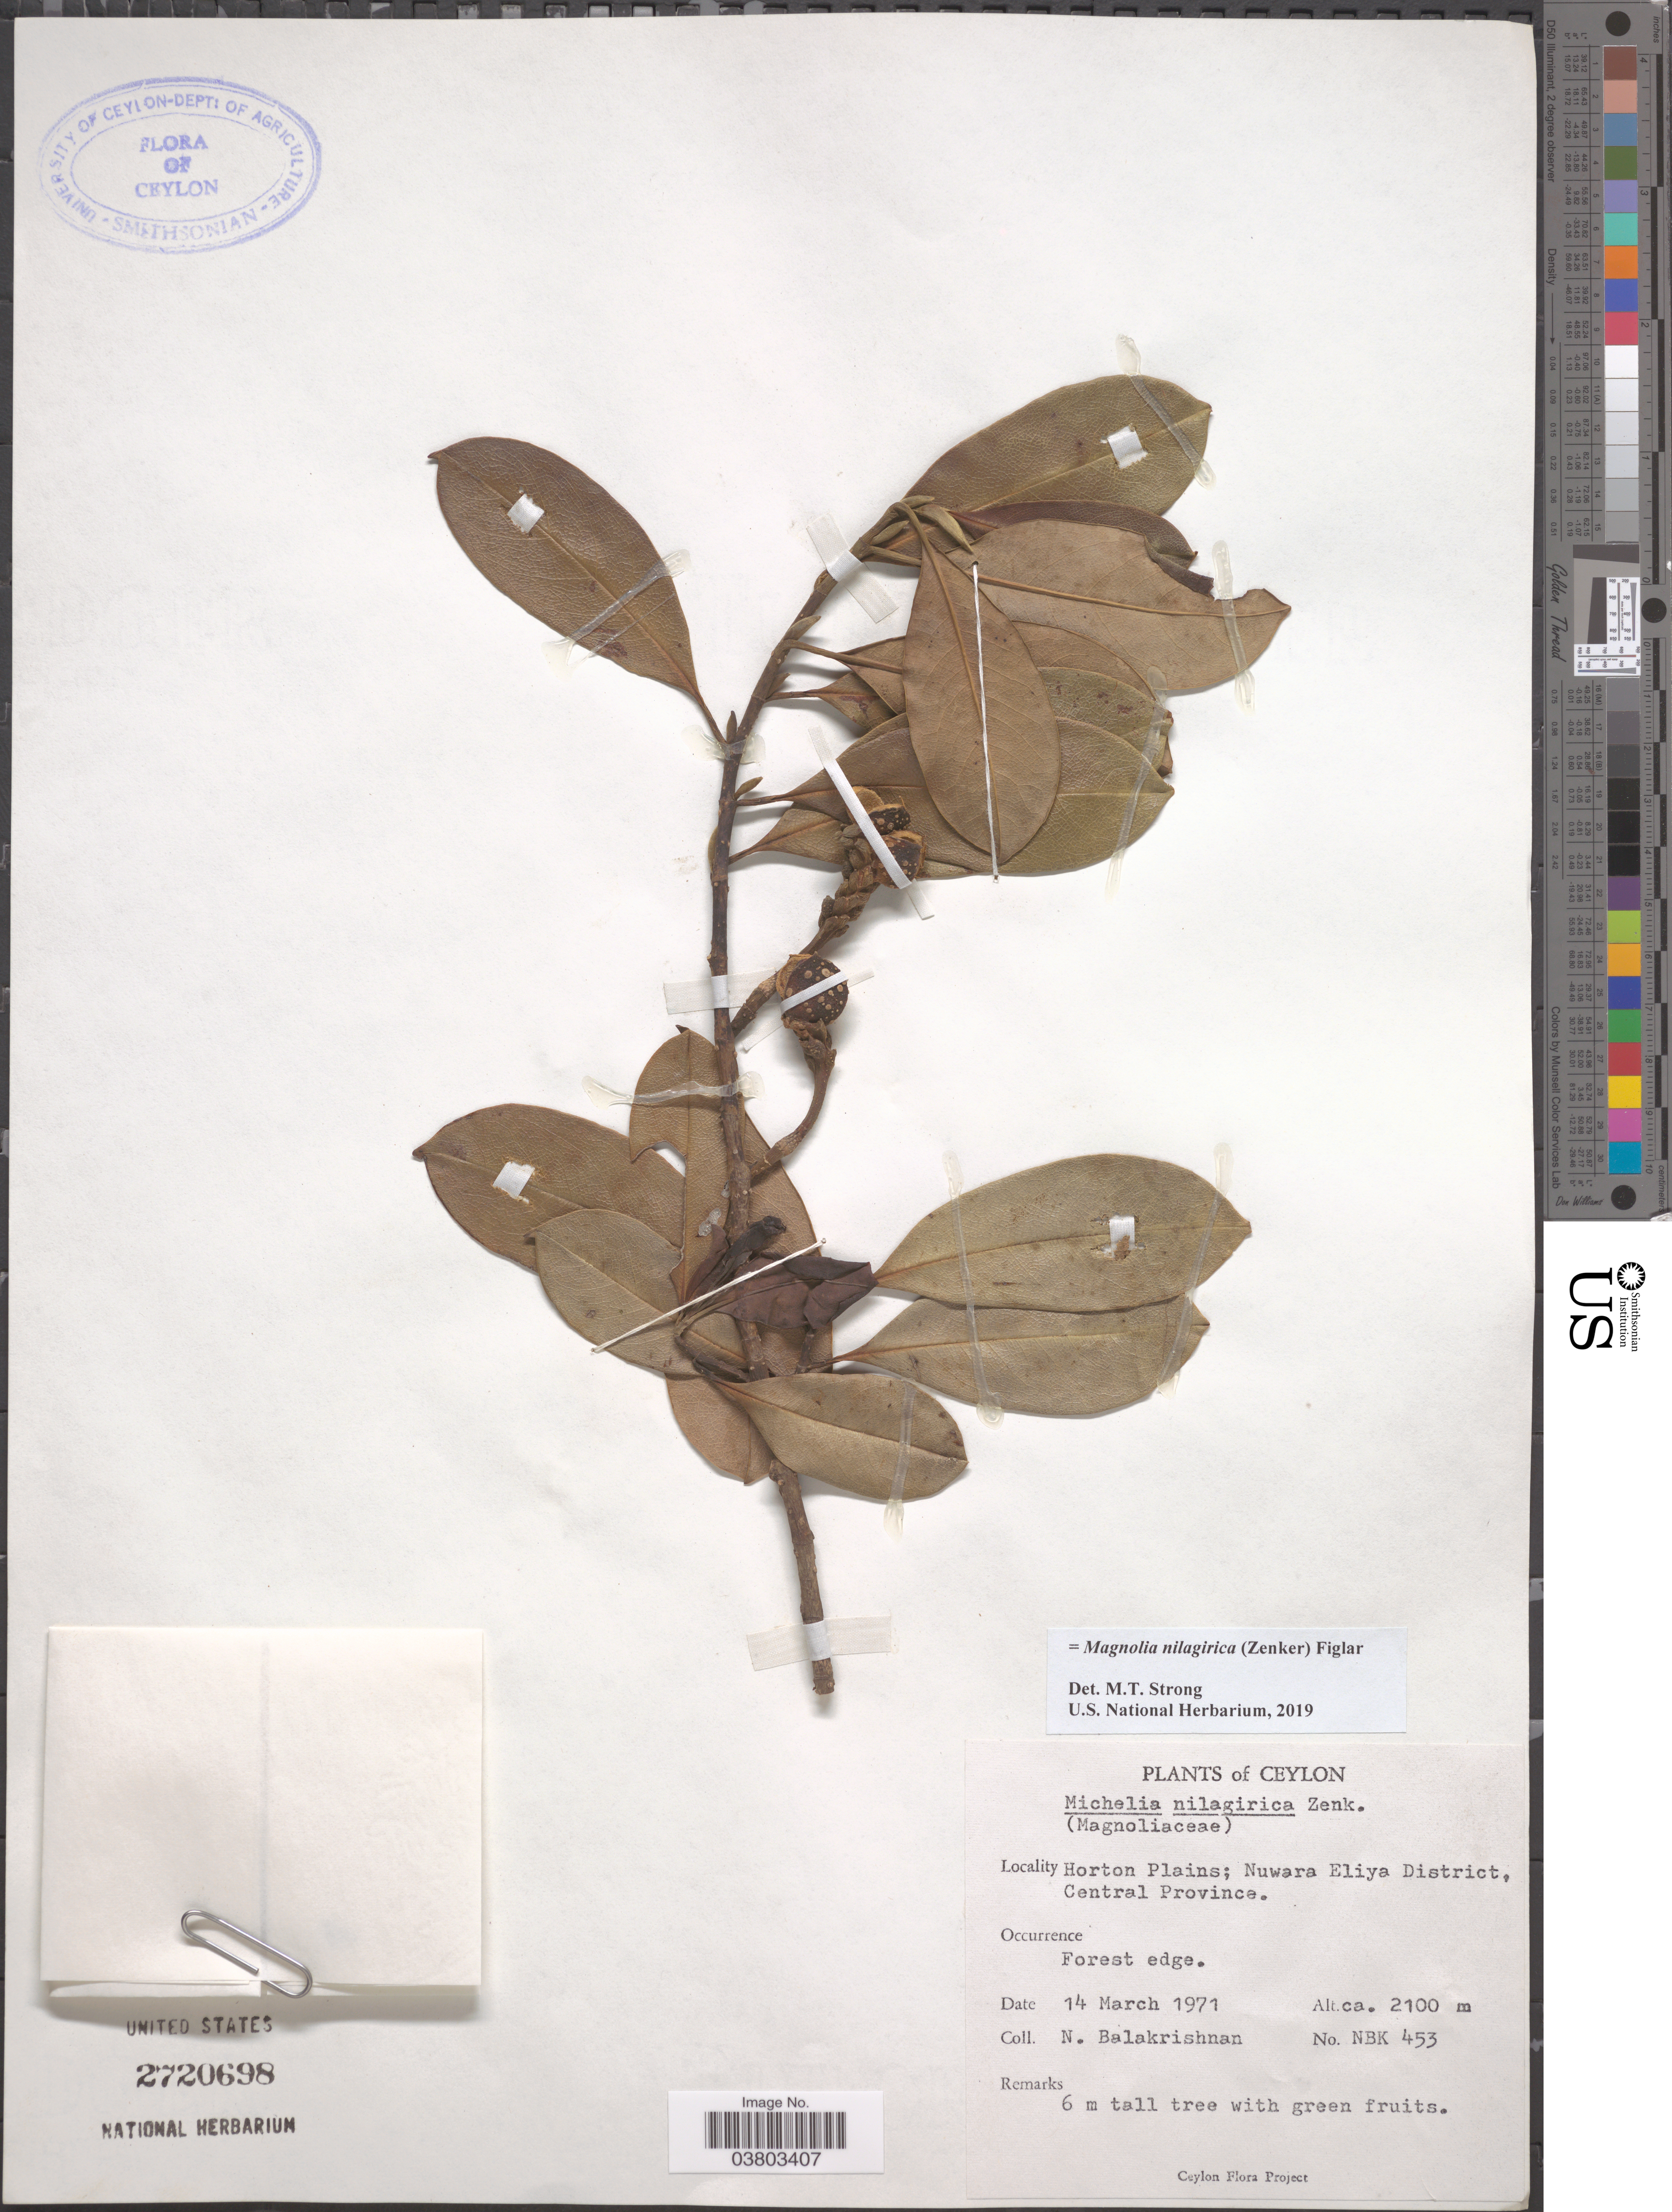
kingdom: Plantae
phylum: Tracheophyta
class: Magnoliopsida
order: Magnoliales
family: Magnoliaceae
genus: Magnolia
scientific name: Magnolia nilagirica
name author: (Zenker) Figlar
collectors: N. Balakrishnan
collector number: NBK 453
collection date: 1971-03-14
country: Sri Lanka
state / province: Central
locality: Ceylon. Horton Plains; Nuwara Eliya District.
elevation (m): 2100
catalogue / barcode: US 2720698